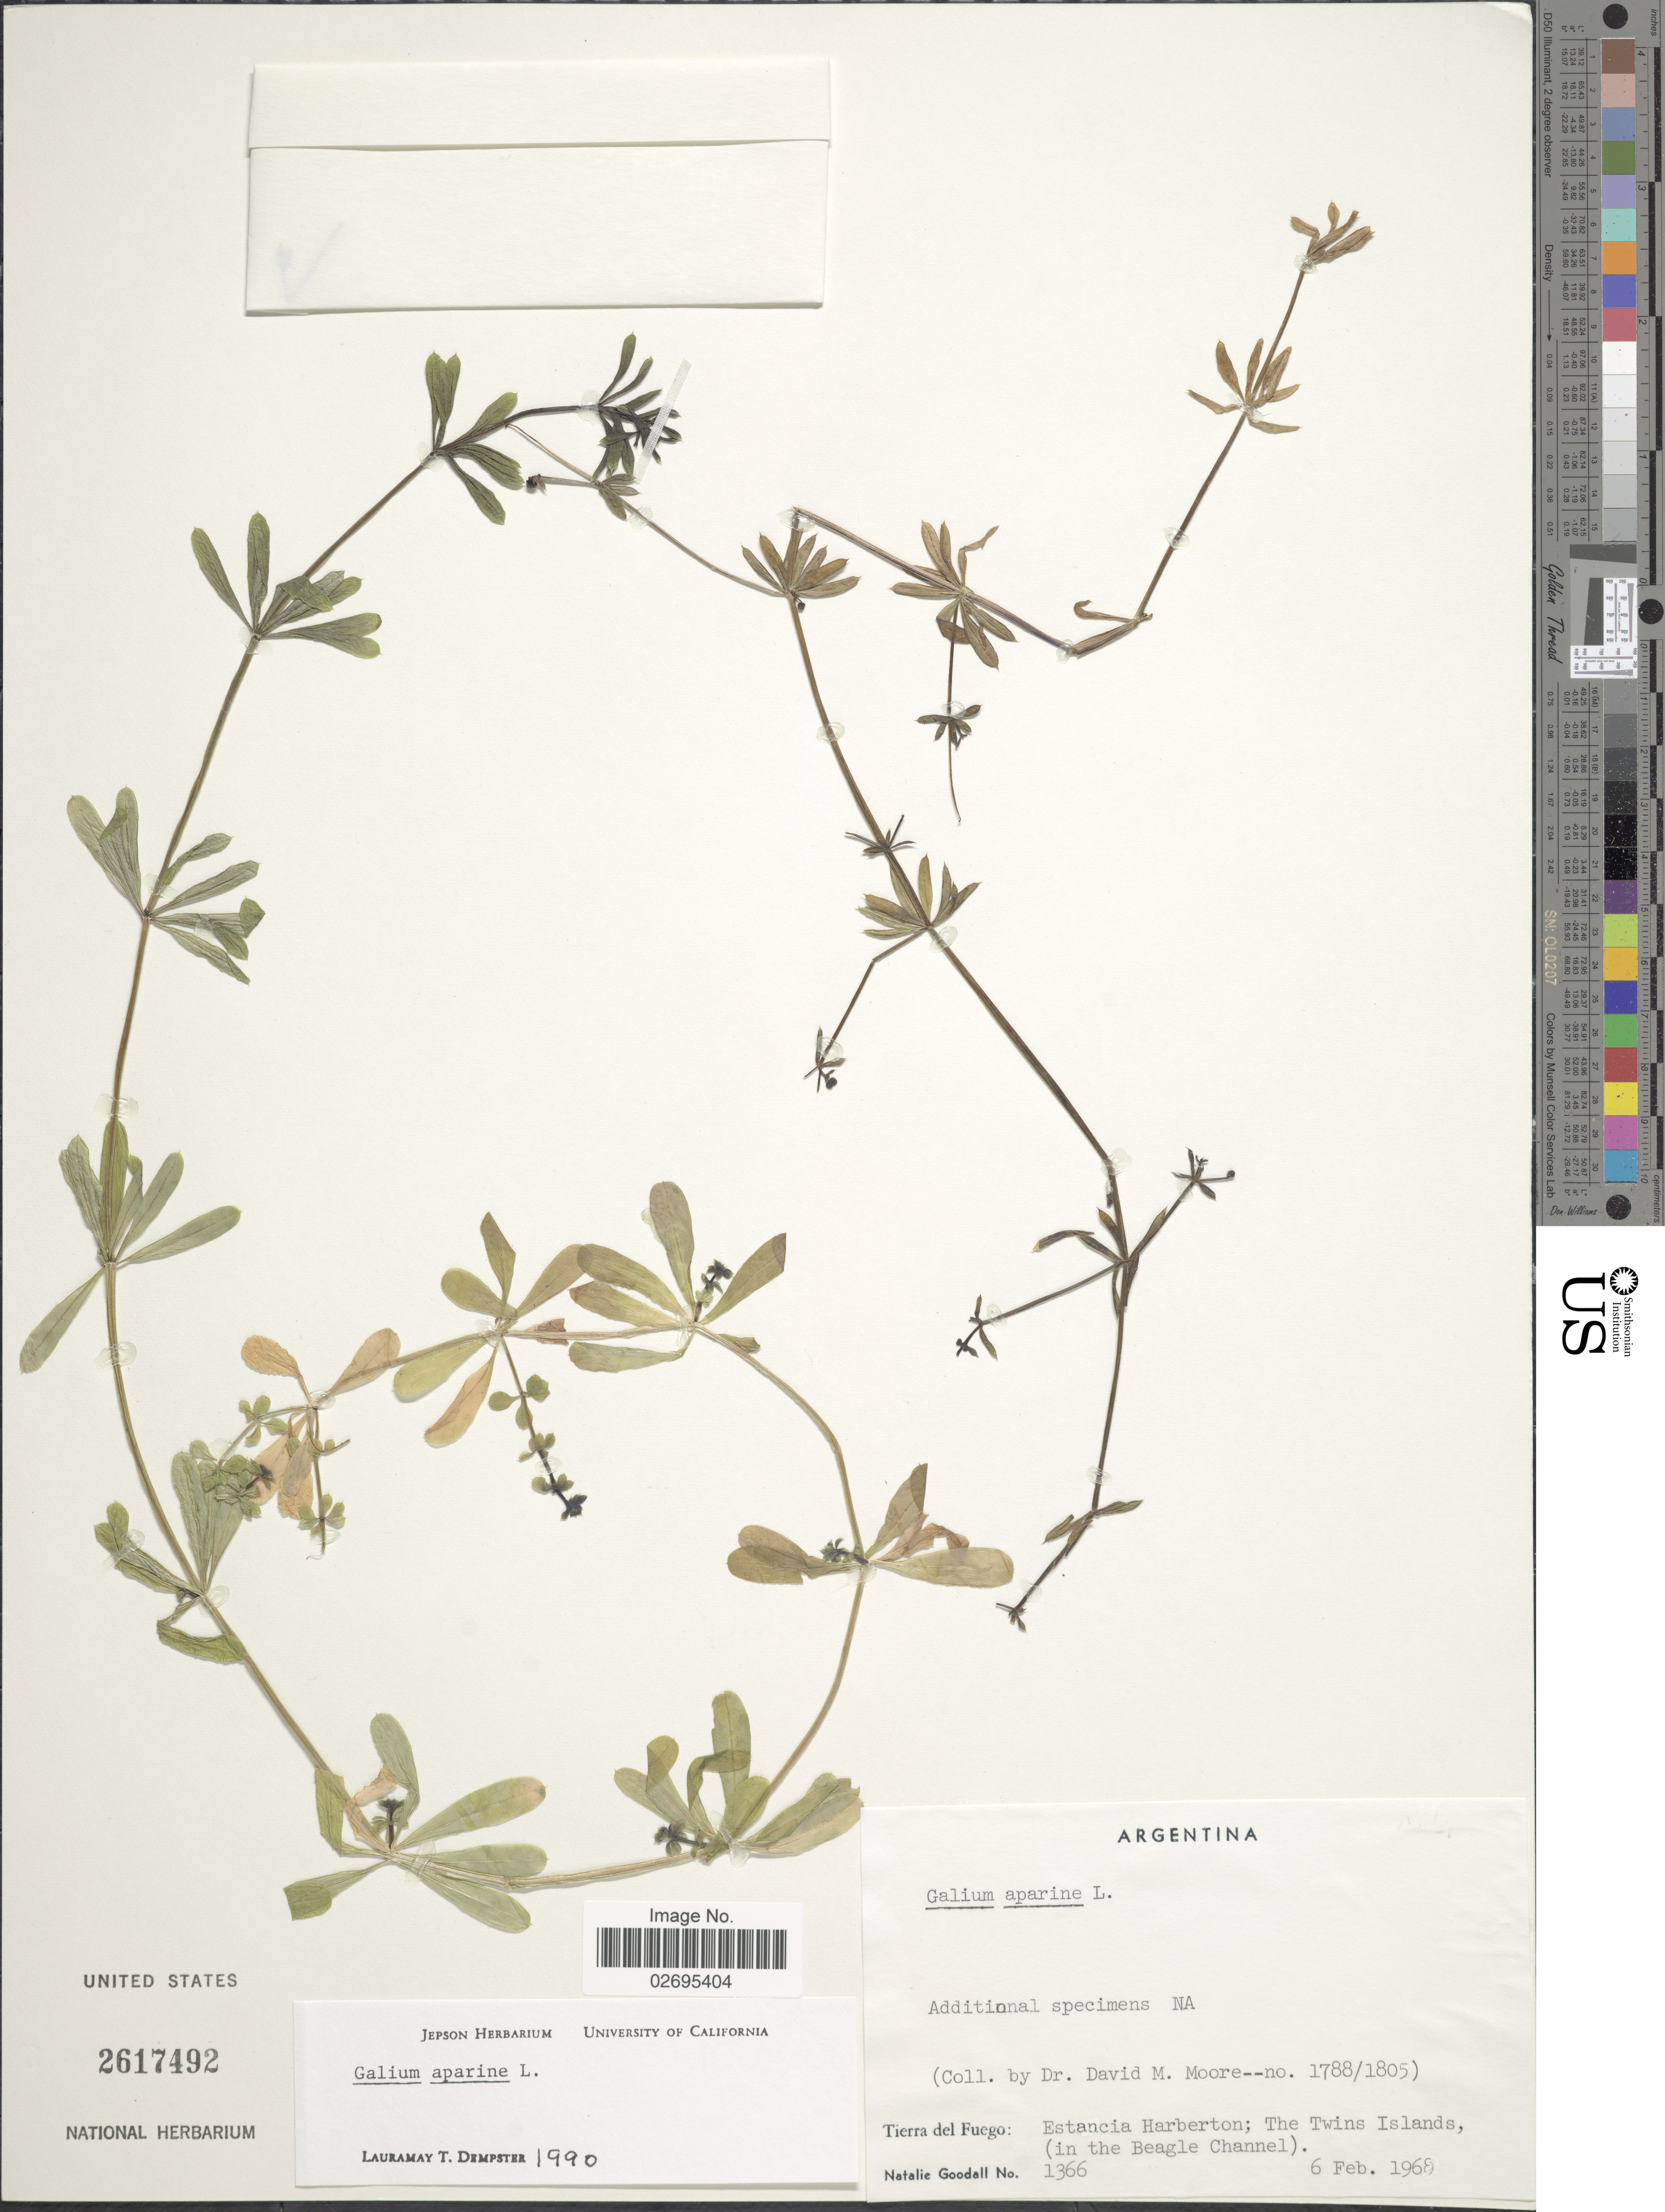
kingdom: Plantae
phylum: Tracheophyta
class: Magnoliopsida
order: Gentianales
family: Rubiaceae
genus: Galium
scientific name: Galium aparine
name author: L.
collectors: N. Goodall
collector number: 1366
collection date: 1968-02-06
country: Argentina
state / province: Tierra del Fuego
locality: Estancia Harberton; The Twins Islands (in the Beagle Channel)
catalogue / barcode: US 2617492